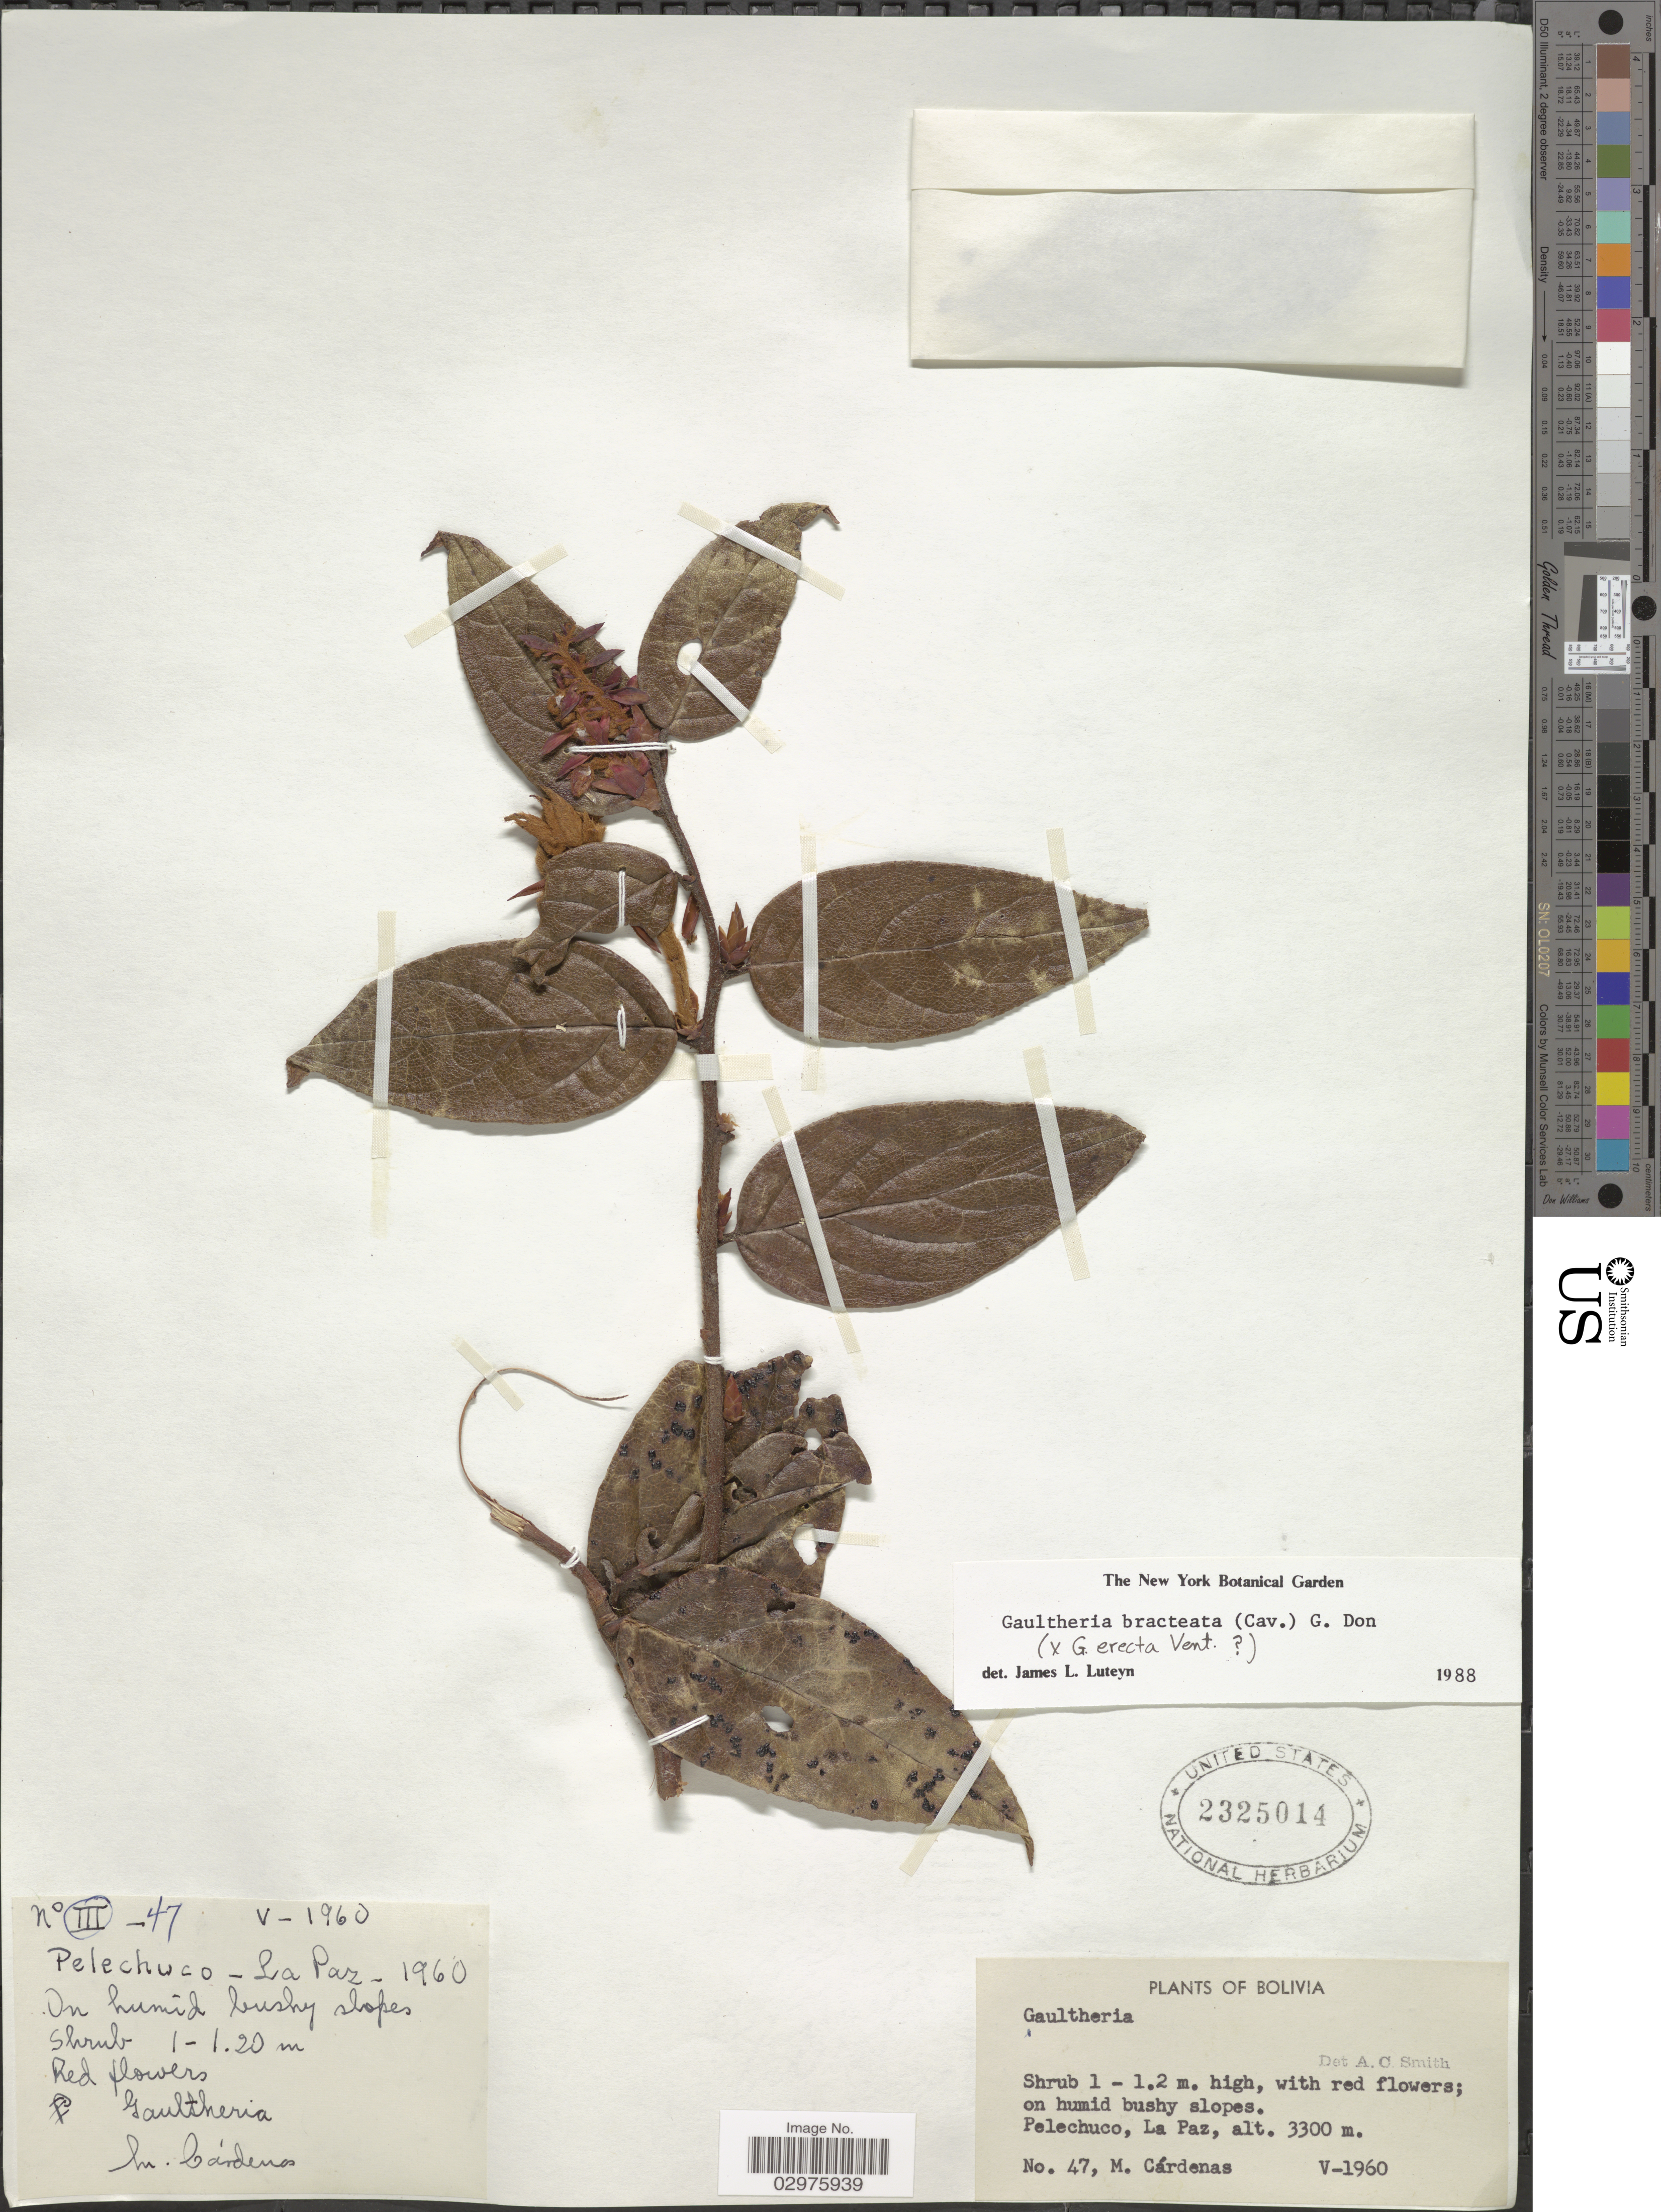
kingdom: Plantae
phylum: Tracheophyta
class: Magnoliopsida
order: Ericales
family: Ericaceae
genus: Gaultheria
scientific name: Gaultheria bracteata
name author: (Cav.) G. Don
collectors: M. Cárdenas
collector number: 47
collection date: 1960-05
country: Bolivia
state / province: La Paz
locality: Pelechuco - La Paz.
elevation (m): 3300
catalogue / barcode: US 2325014